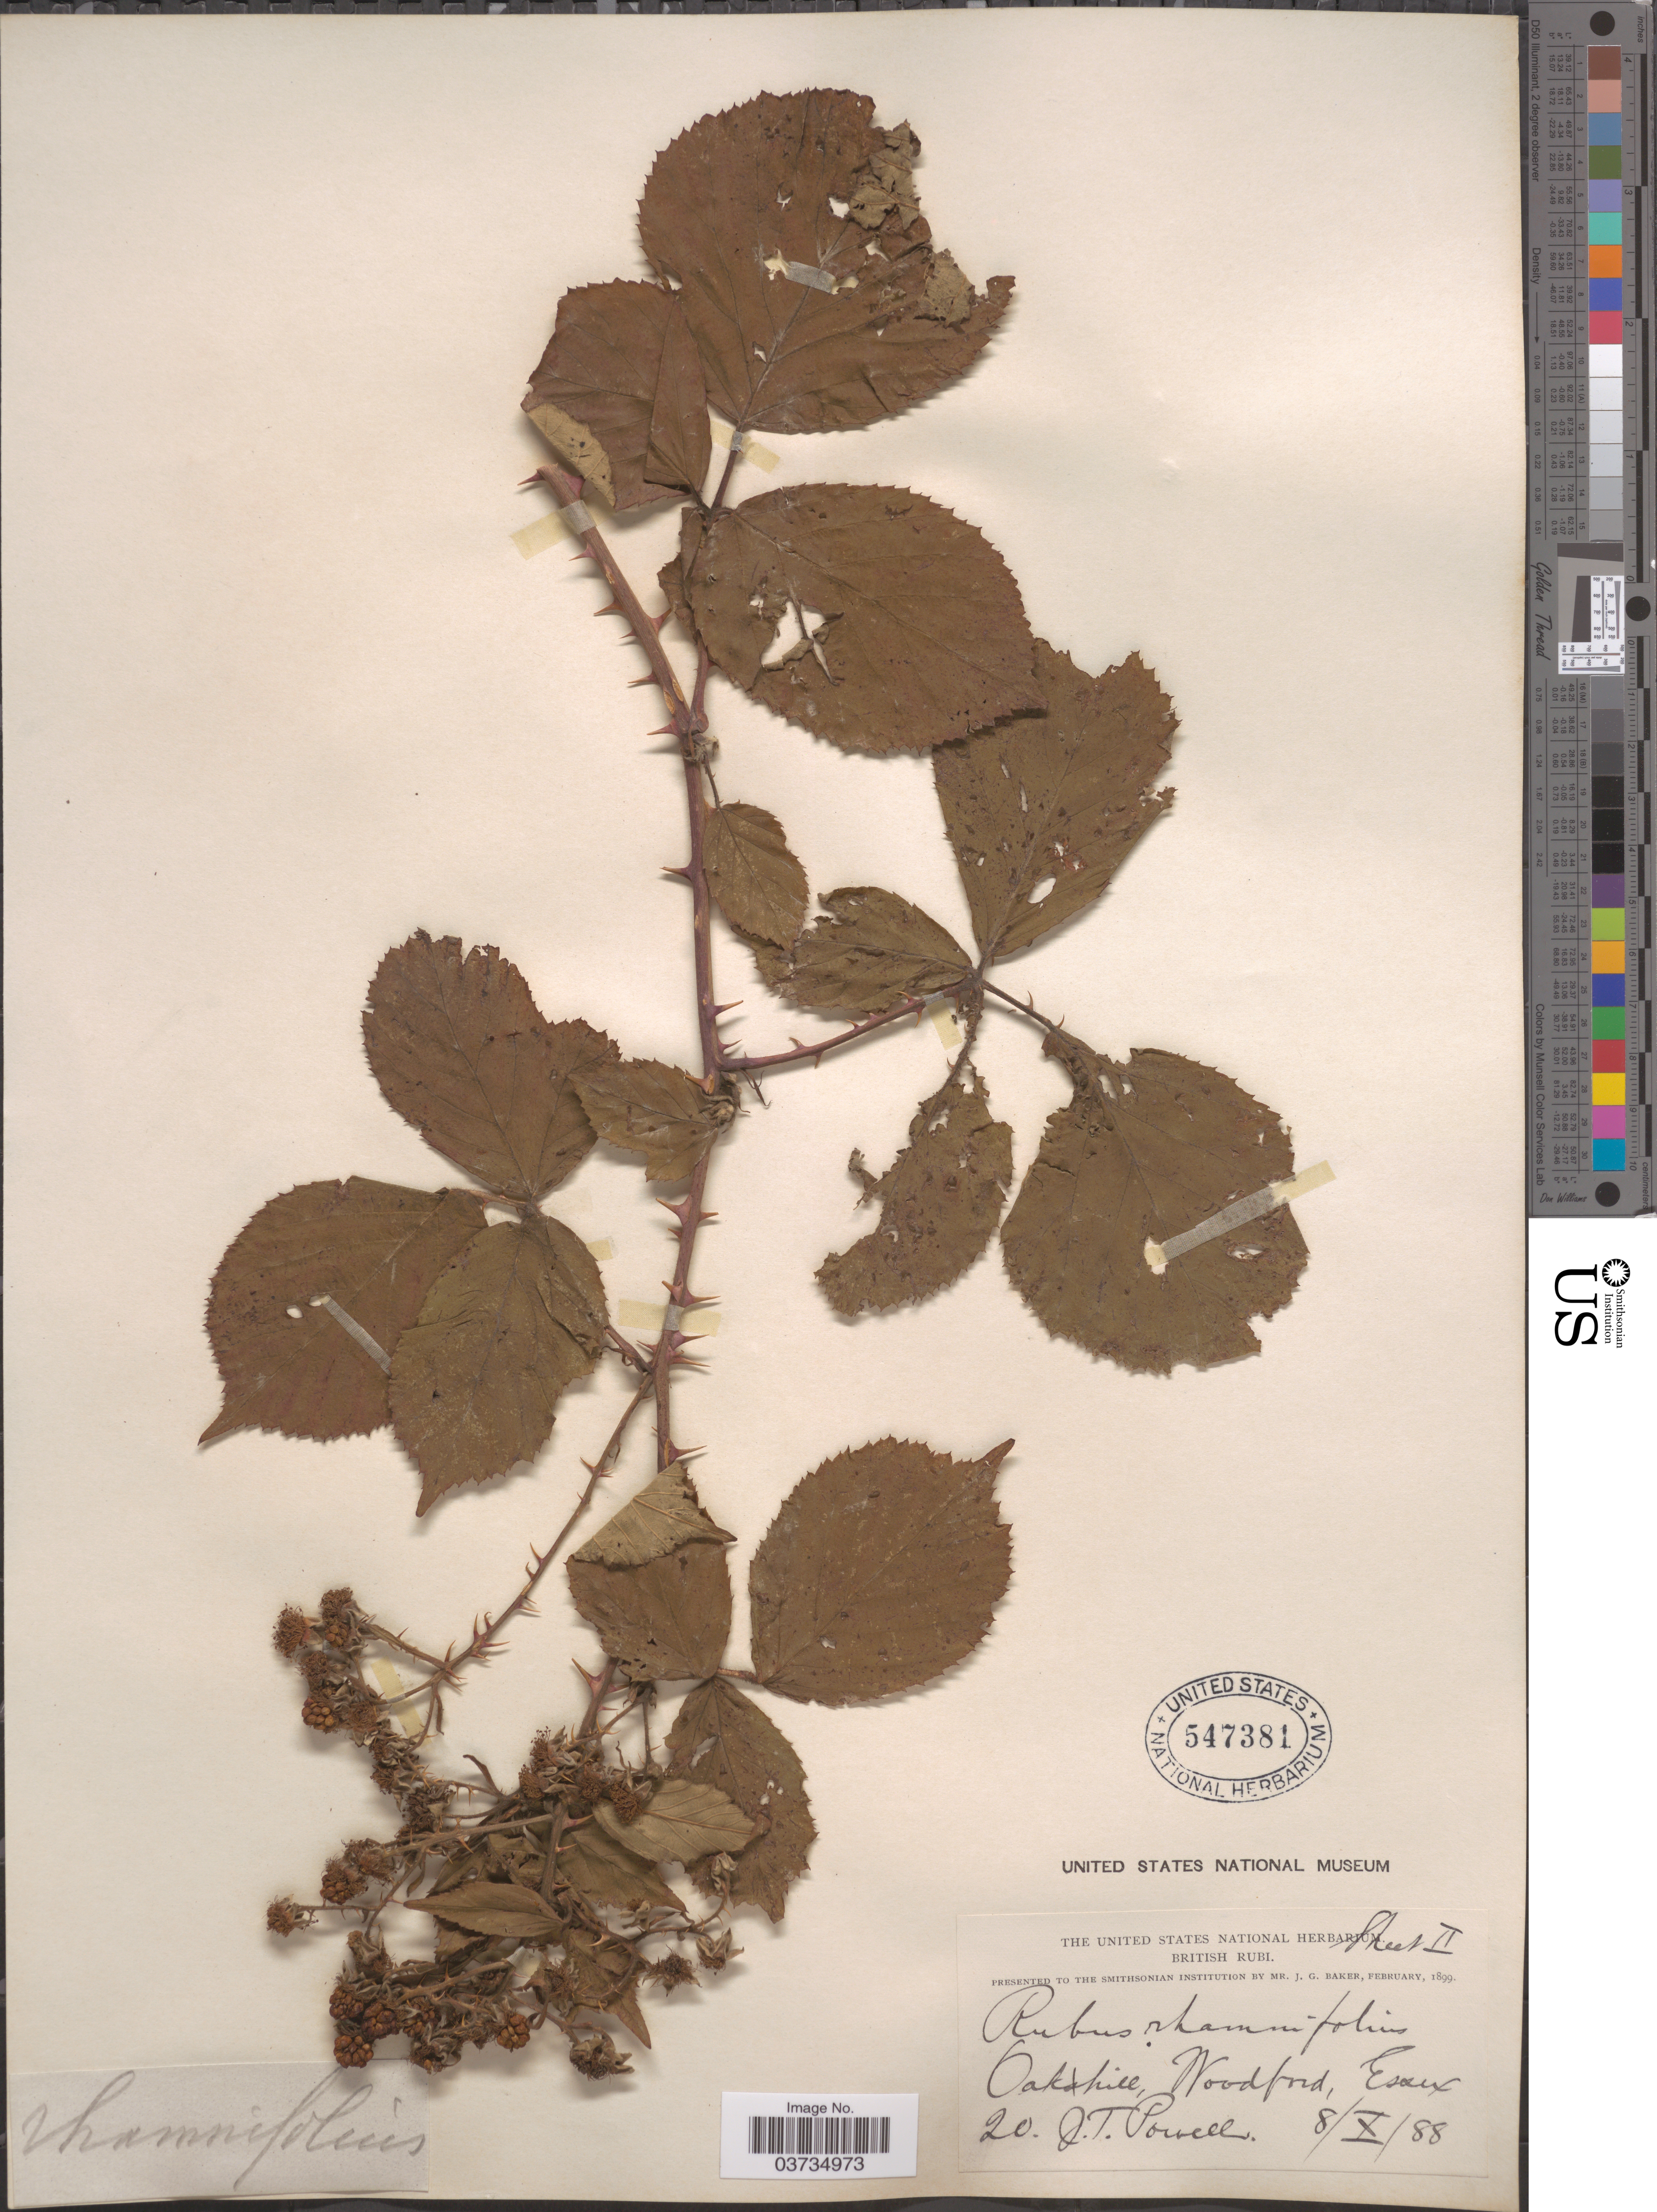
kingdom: Plantae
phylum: Tracheophyta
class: Magnoliopsida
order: Rosales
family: Rosaceae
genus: Rubus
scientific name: Rubus rhamnifolius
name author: Weihe & Nees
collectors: J. Powell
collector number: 20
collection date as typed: Transcribed d/m/y: 8/10/88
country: United Kingdom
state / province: England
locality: Oakhill, Woodford, Essex.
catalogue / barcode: US 547381